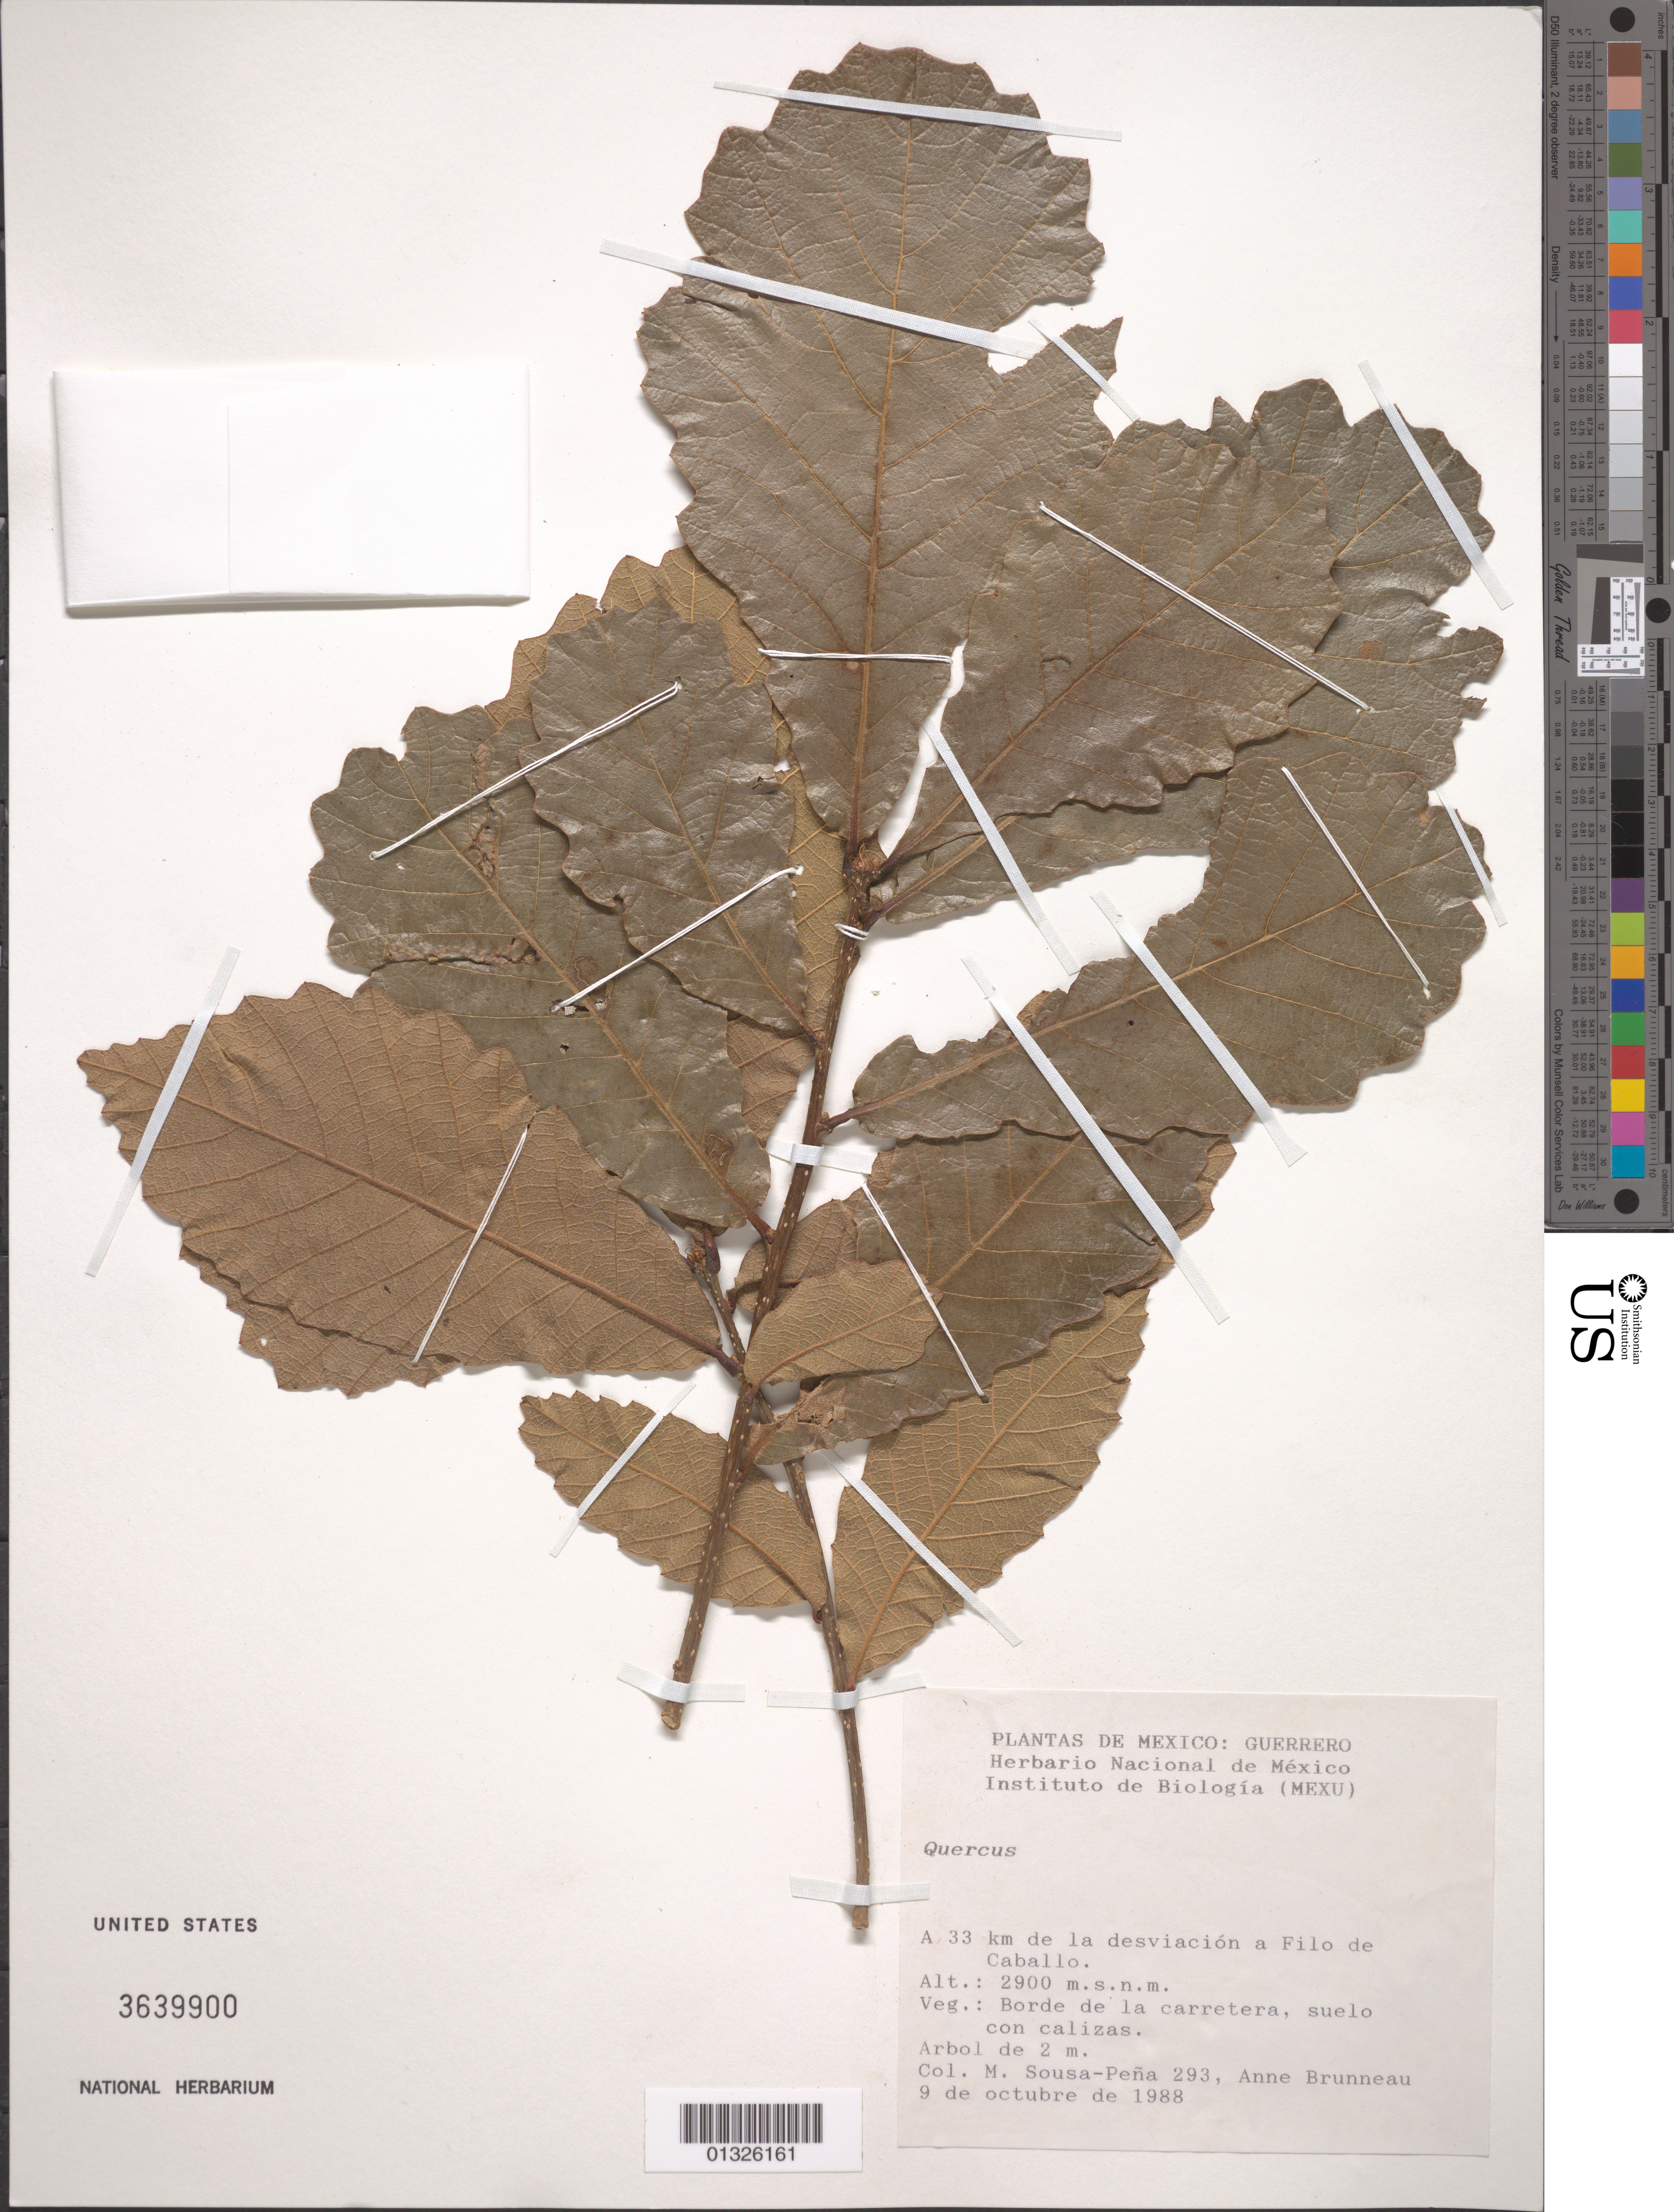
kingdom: Plantae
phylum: Tracheophyta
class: Magnoliopsida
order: Fagales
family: Fagaceae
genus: Quercus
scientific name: Quercus sp.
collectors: M. Sousa Peña & A. Brunneau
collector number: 293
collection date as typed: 9 de octubre de 1988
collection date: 1988-10-09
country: Mexico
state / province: Guerrero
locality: A 33 km de la desviacion a Filo de Caballo.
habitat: Borde de la carretera, suelo con calizas.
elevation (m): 2900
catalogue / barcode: US 3639900